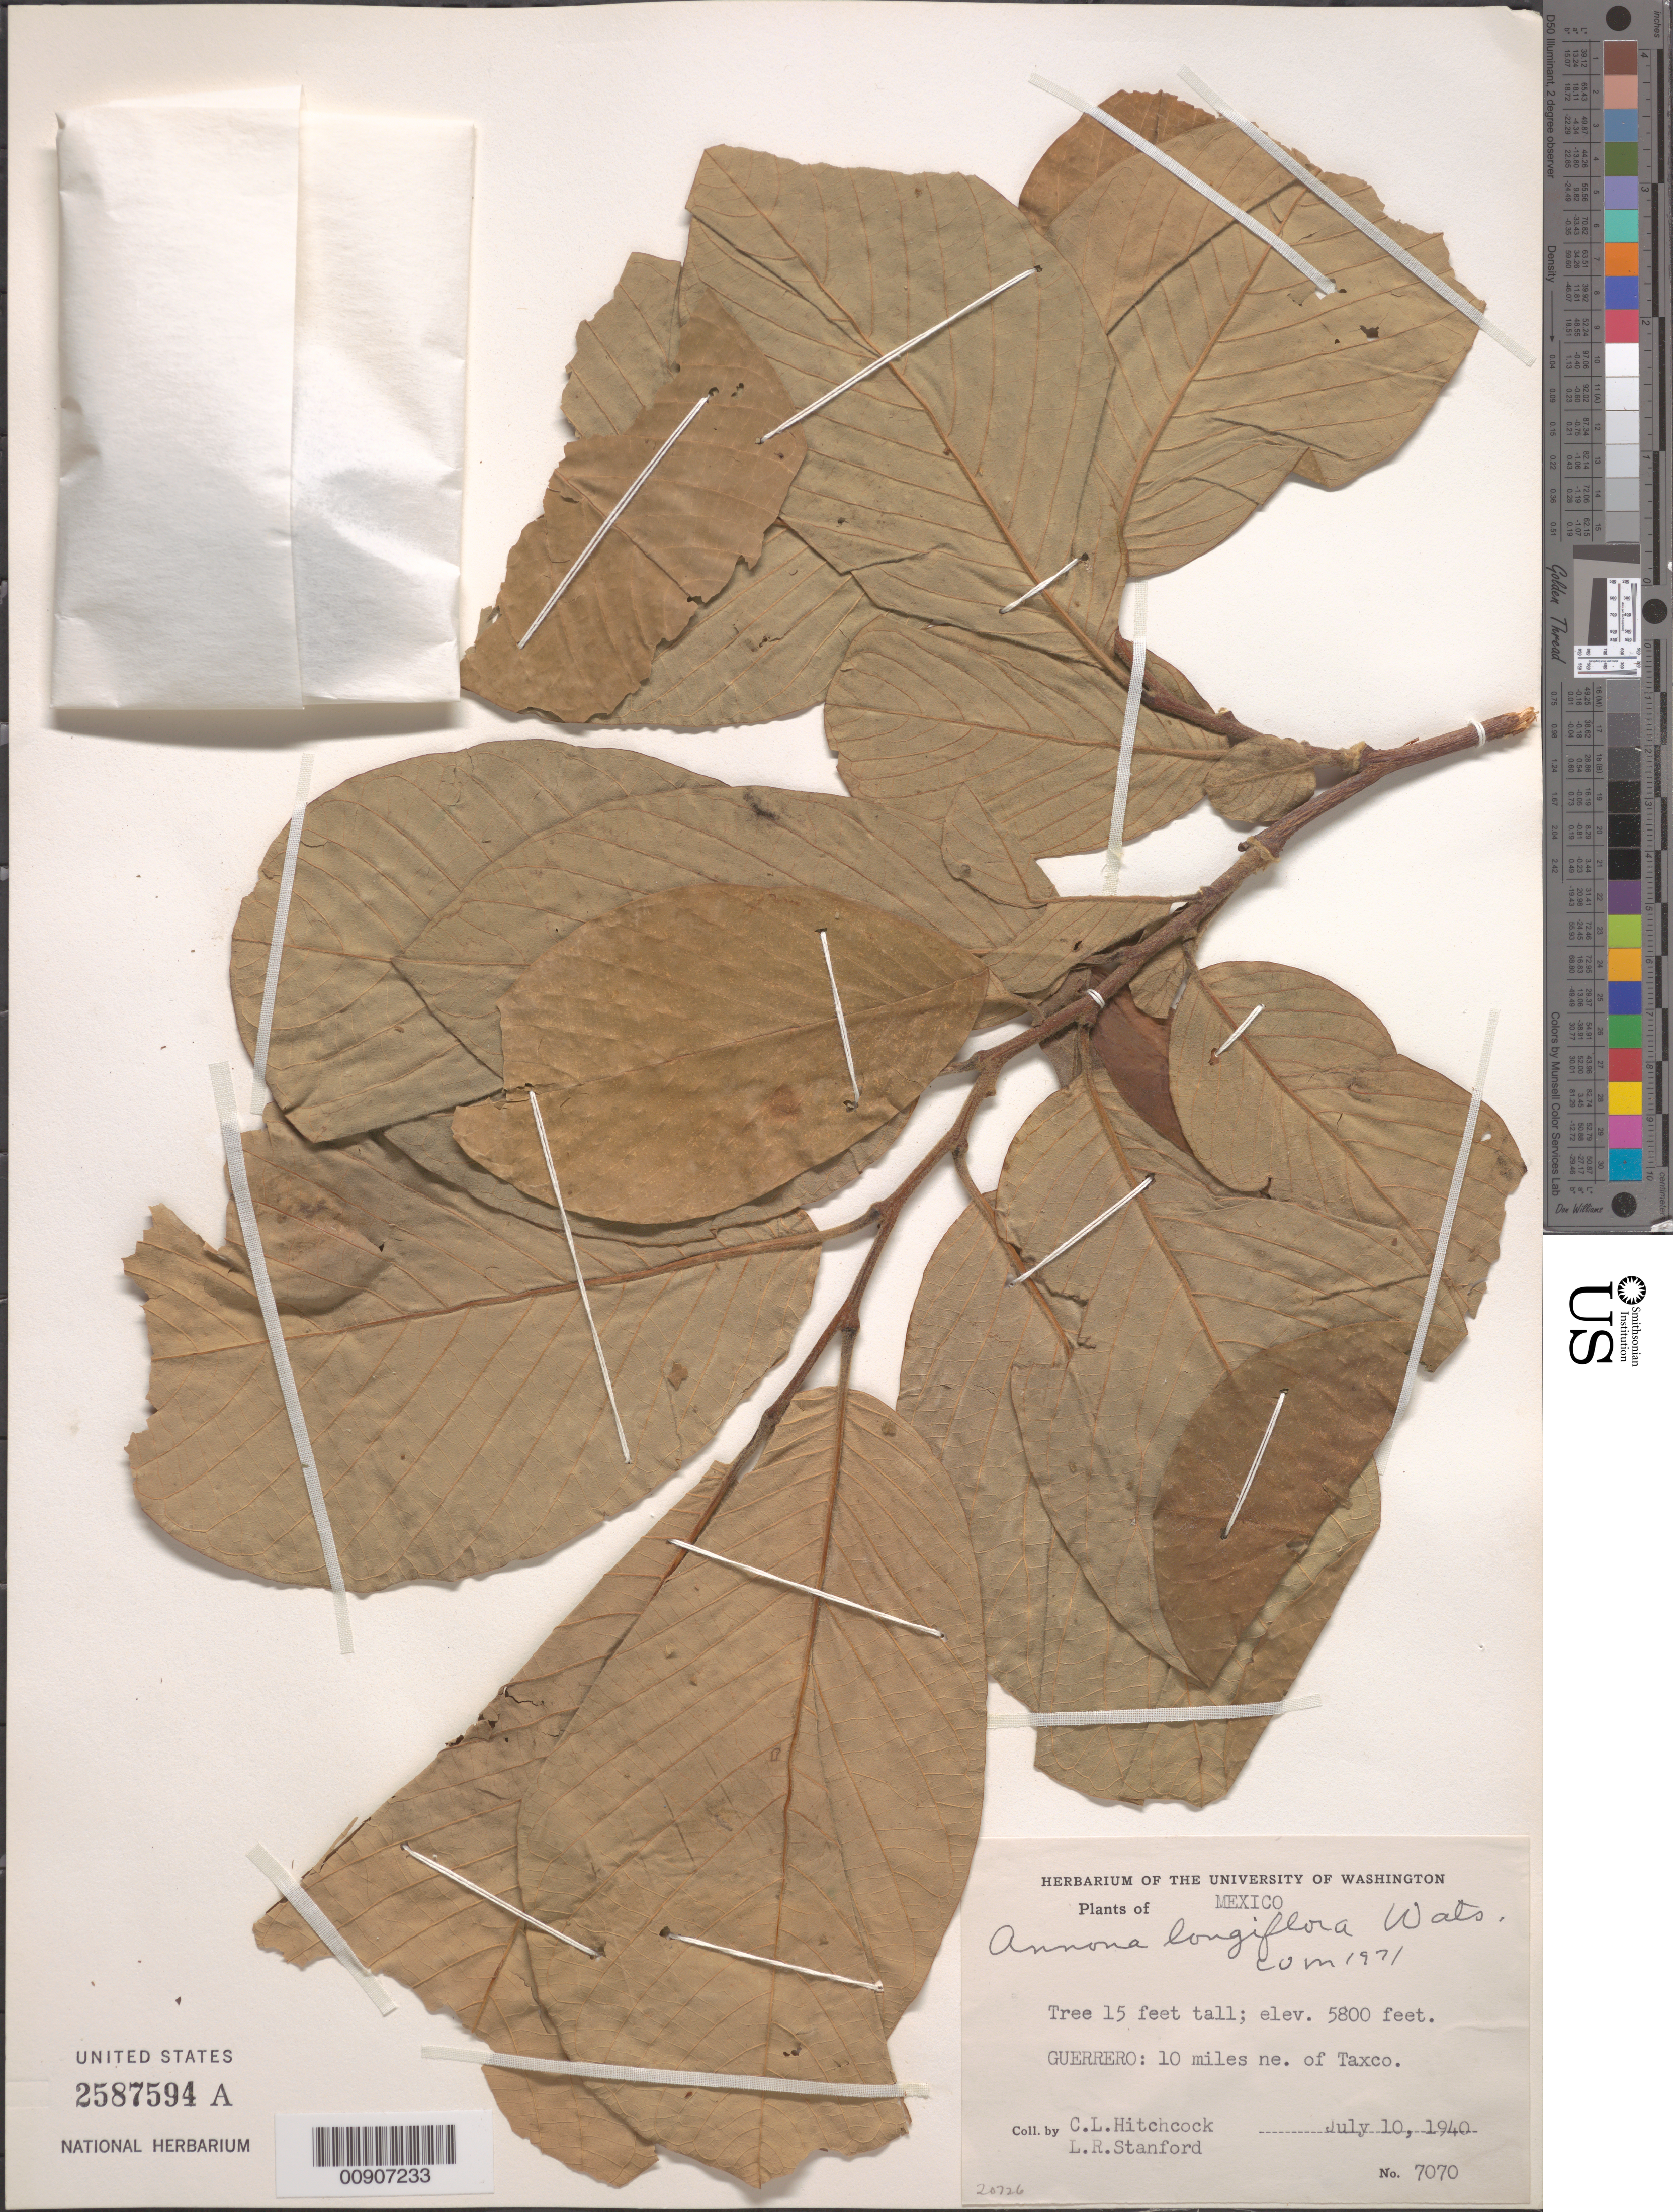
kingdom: Plantae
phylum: Tracheophyta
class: Magnoliopsida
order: Magnoliales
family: Annonaceae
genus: Annona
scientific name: Annona longiflora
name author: S. Watson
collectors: C. L. Hitchcock & L. R. Stanford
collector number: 7070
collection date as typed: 10 Jul 1940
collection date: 1940-07-10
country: Mexico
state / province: Guerrero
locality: Guerrero: 10 miles NE of Taxco.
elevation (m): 1768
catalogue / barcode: US 2587594A